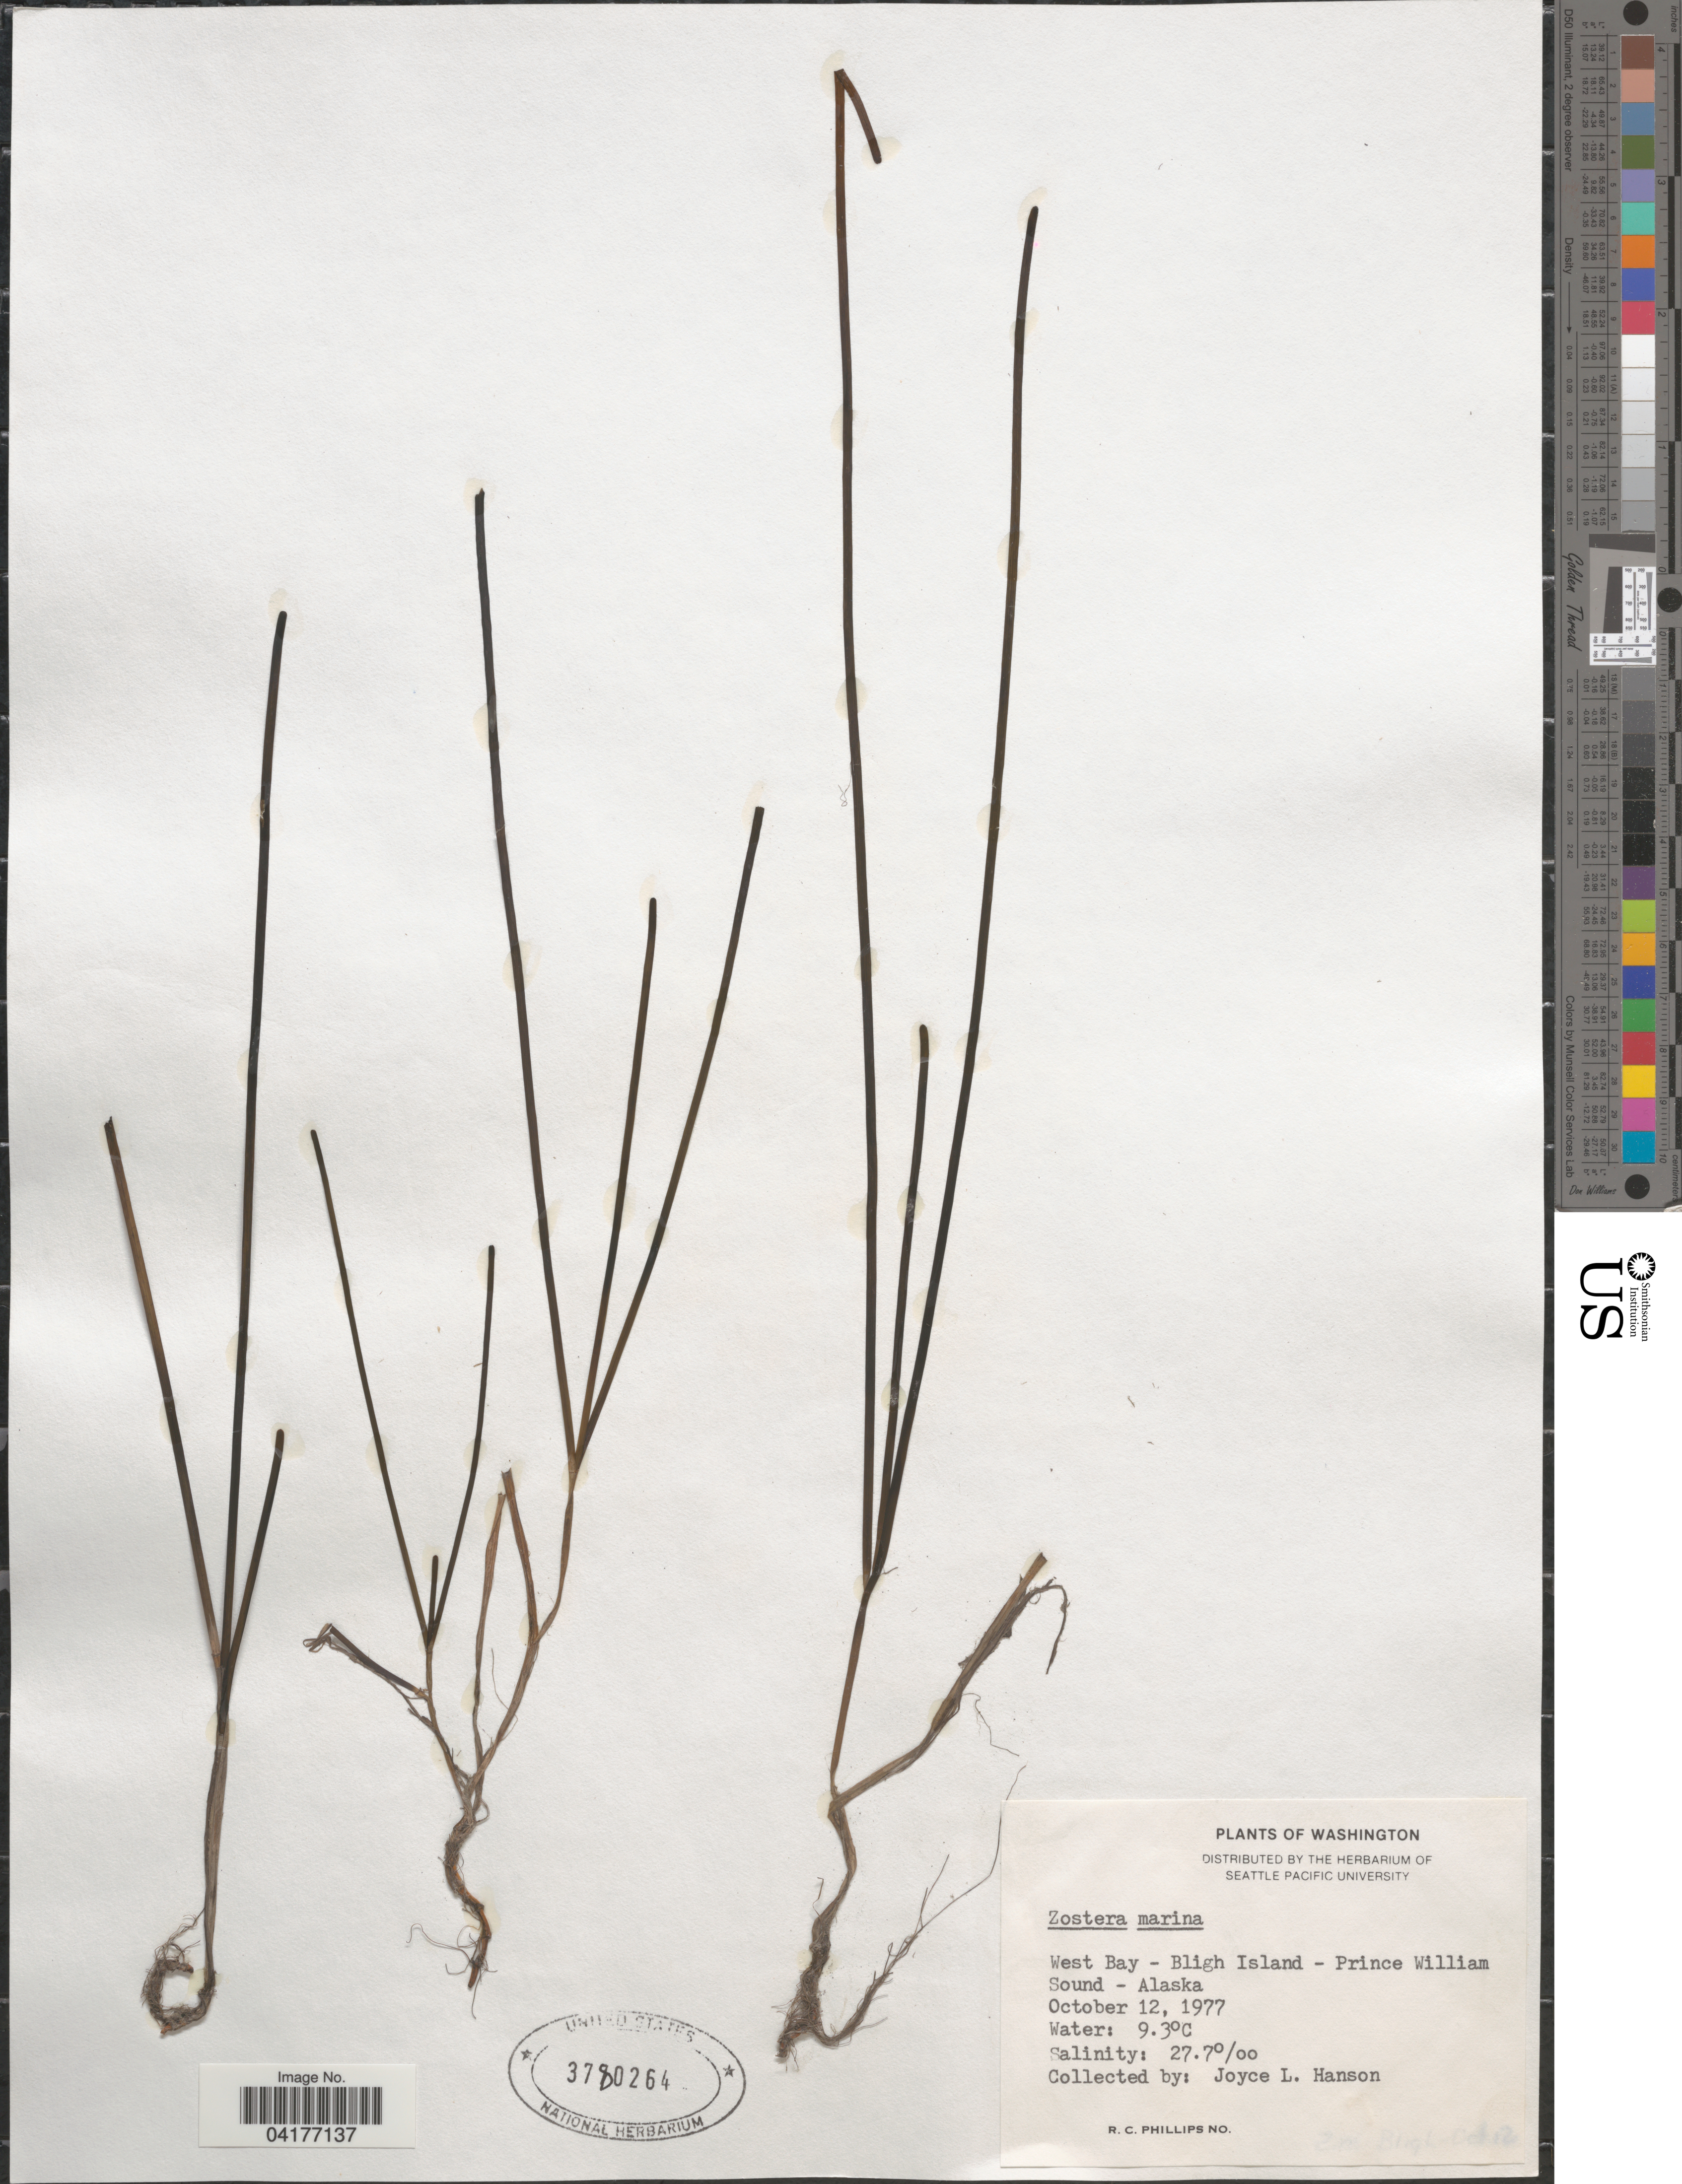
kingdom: Plantae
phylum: Tracheophyta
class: Liliopsida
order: Alismatales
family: Zosteraceae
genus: Zostera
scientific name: Zostera marina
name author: L.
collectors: J. Hanson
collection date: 1977-10-12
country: United States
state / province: Alaska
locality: West Bay - Bligh Island - Prince William Sound.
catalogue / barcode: US 3780264